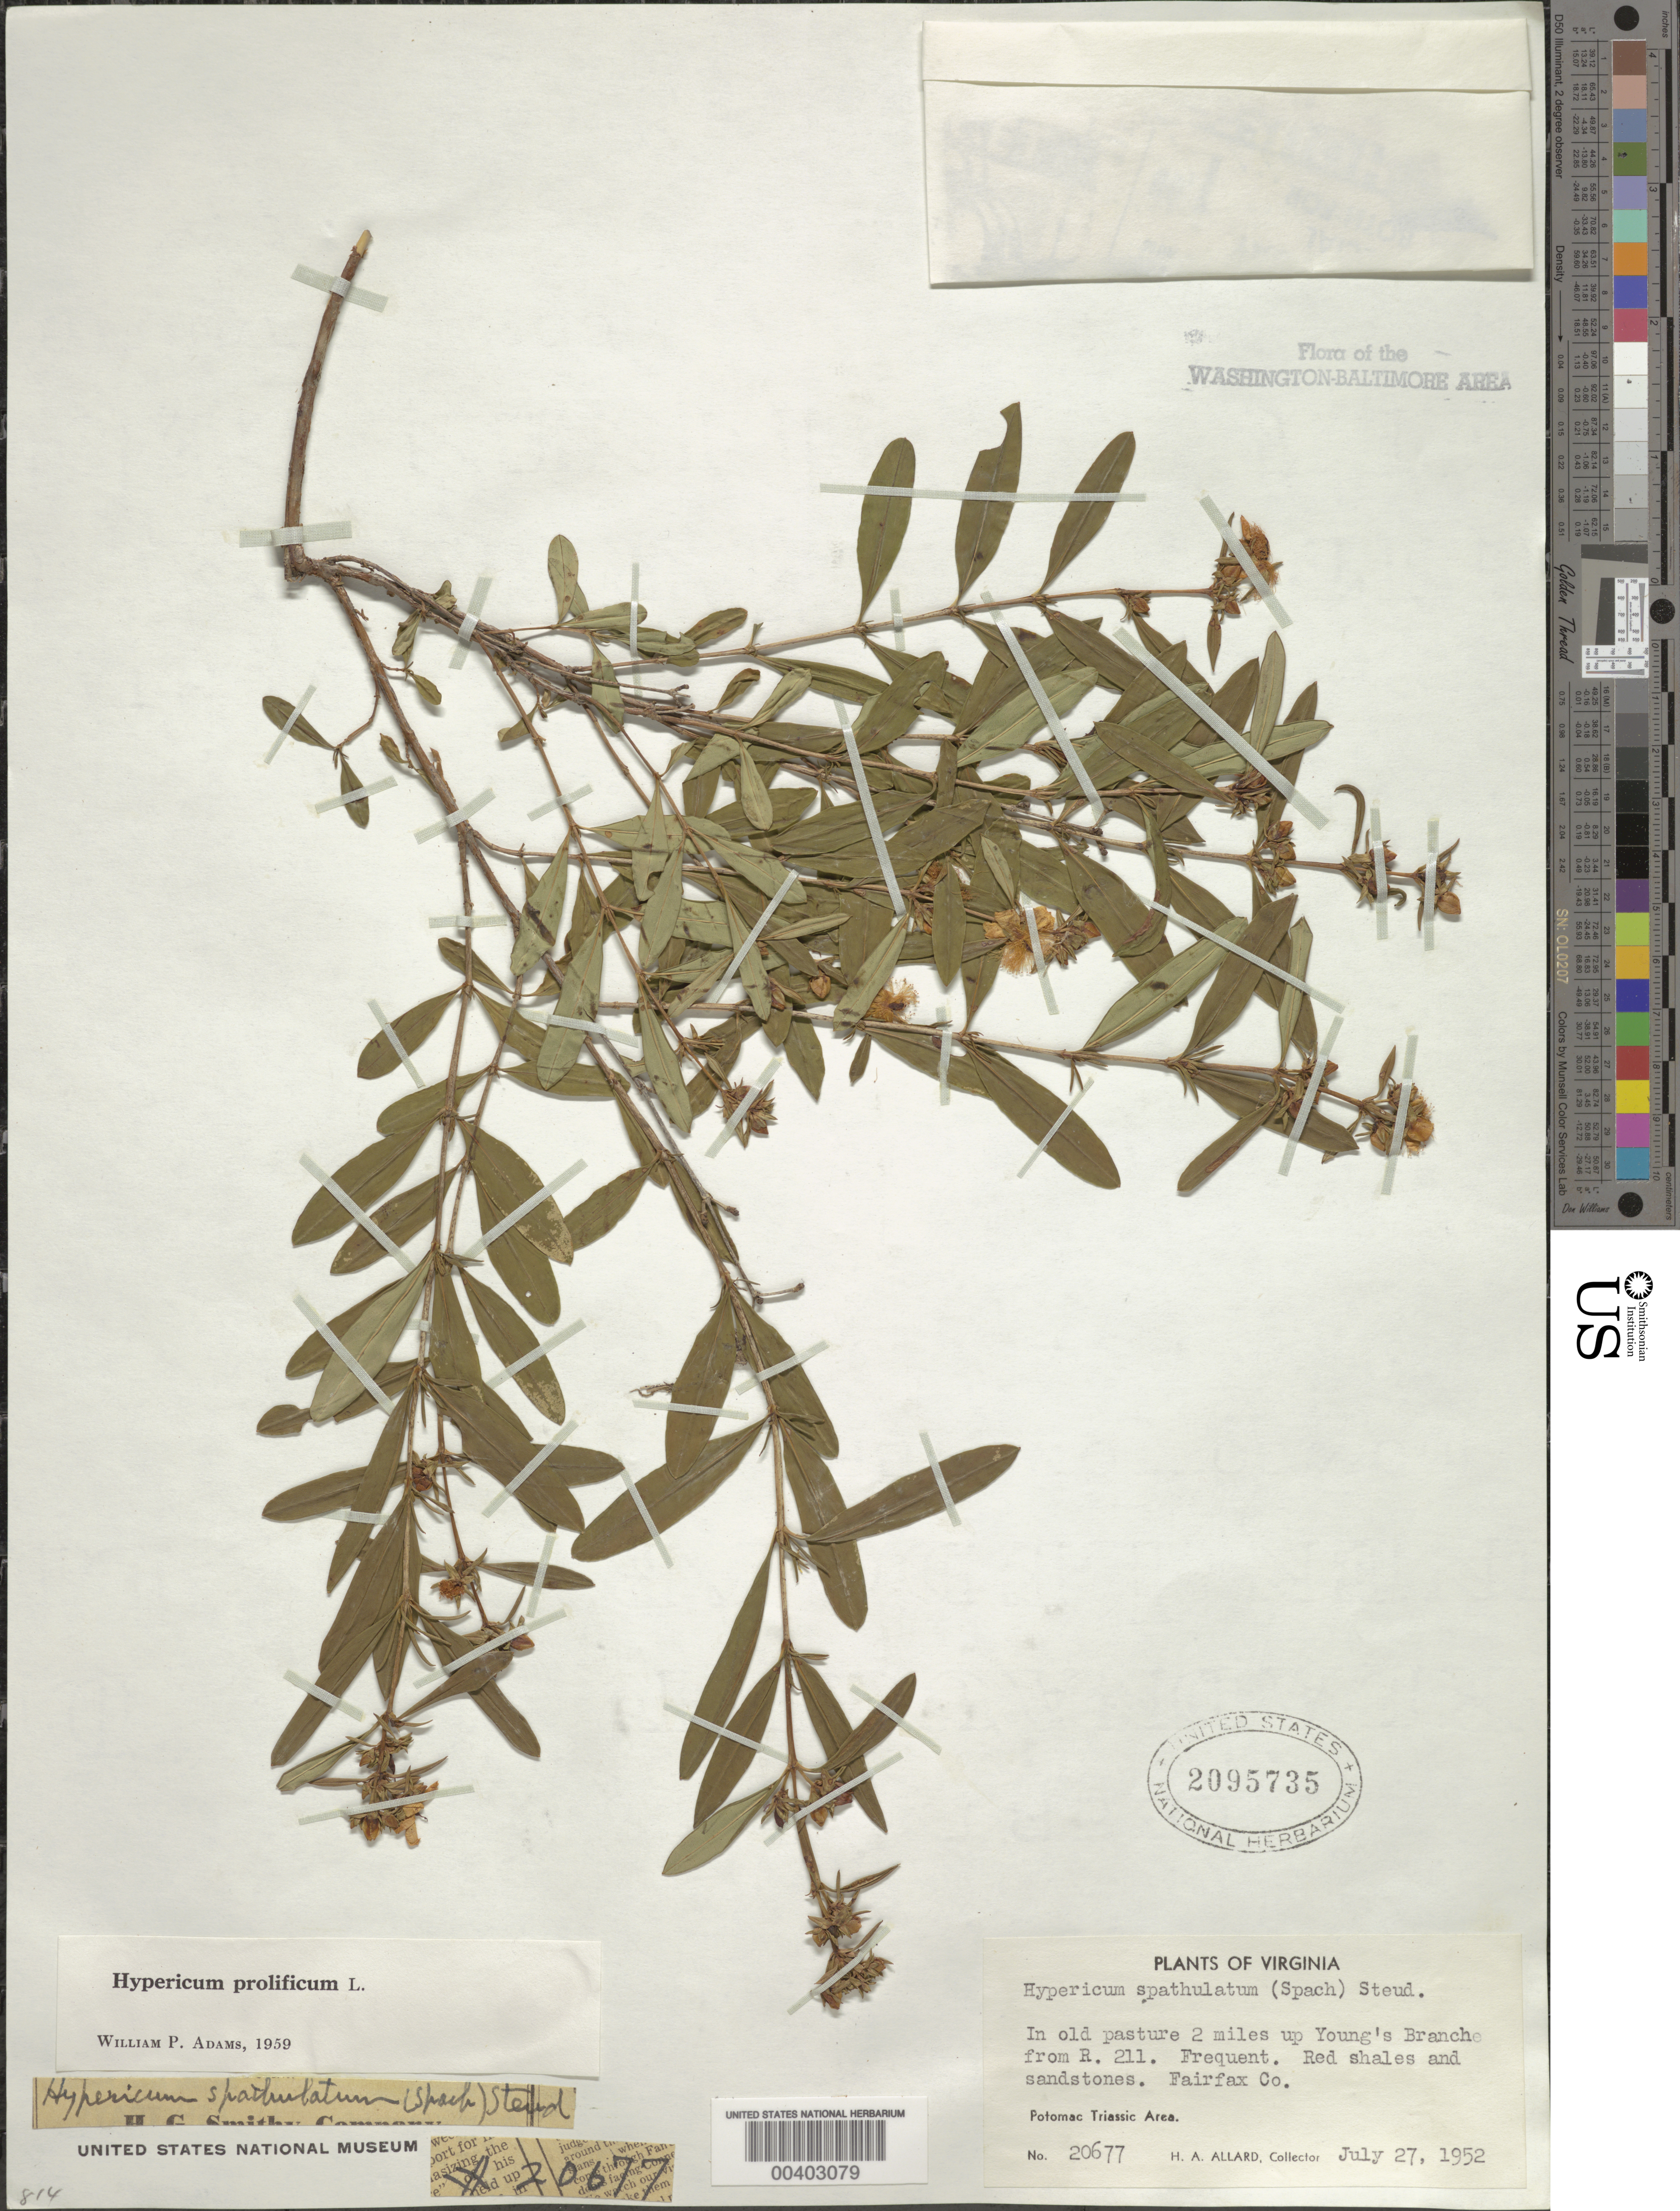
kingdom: Plantae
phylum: Tracheophyta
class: Magnoliopsida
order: Malpighiales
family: Hypericaceae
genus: Hypericum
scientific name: Hypericum prolificum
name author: L.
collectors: H. A. Allard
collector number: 20677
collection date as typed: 27 Jul 1952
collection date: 1952-07-27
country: United States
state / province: Virginia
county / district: Fairfax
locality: Upstream from Route 211 on Youngs Branch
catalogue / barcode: US 2095735